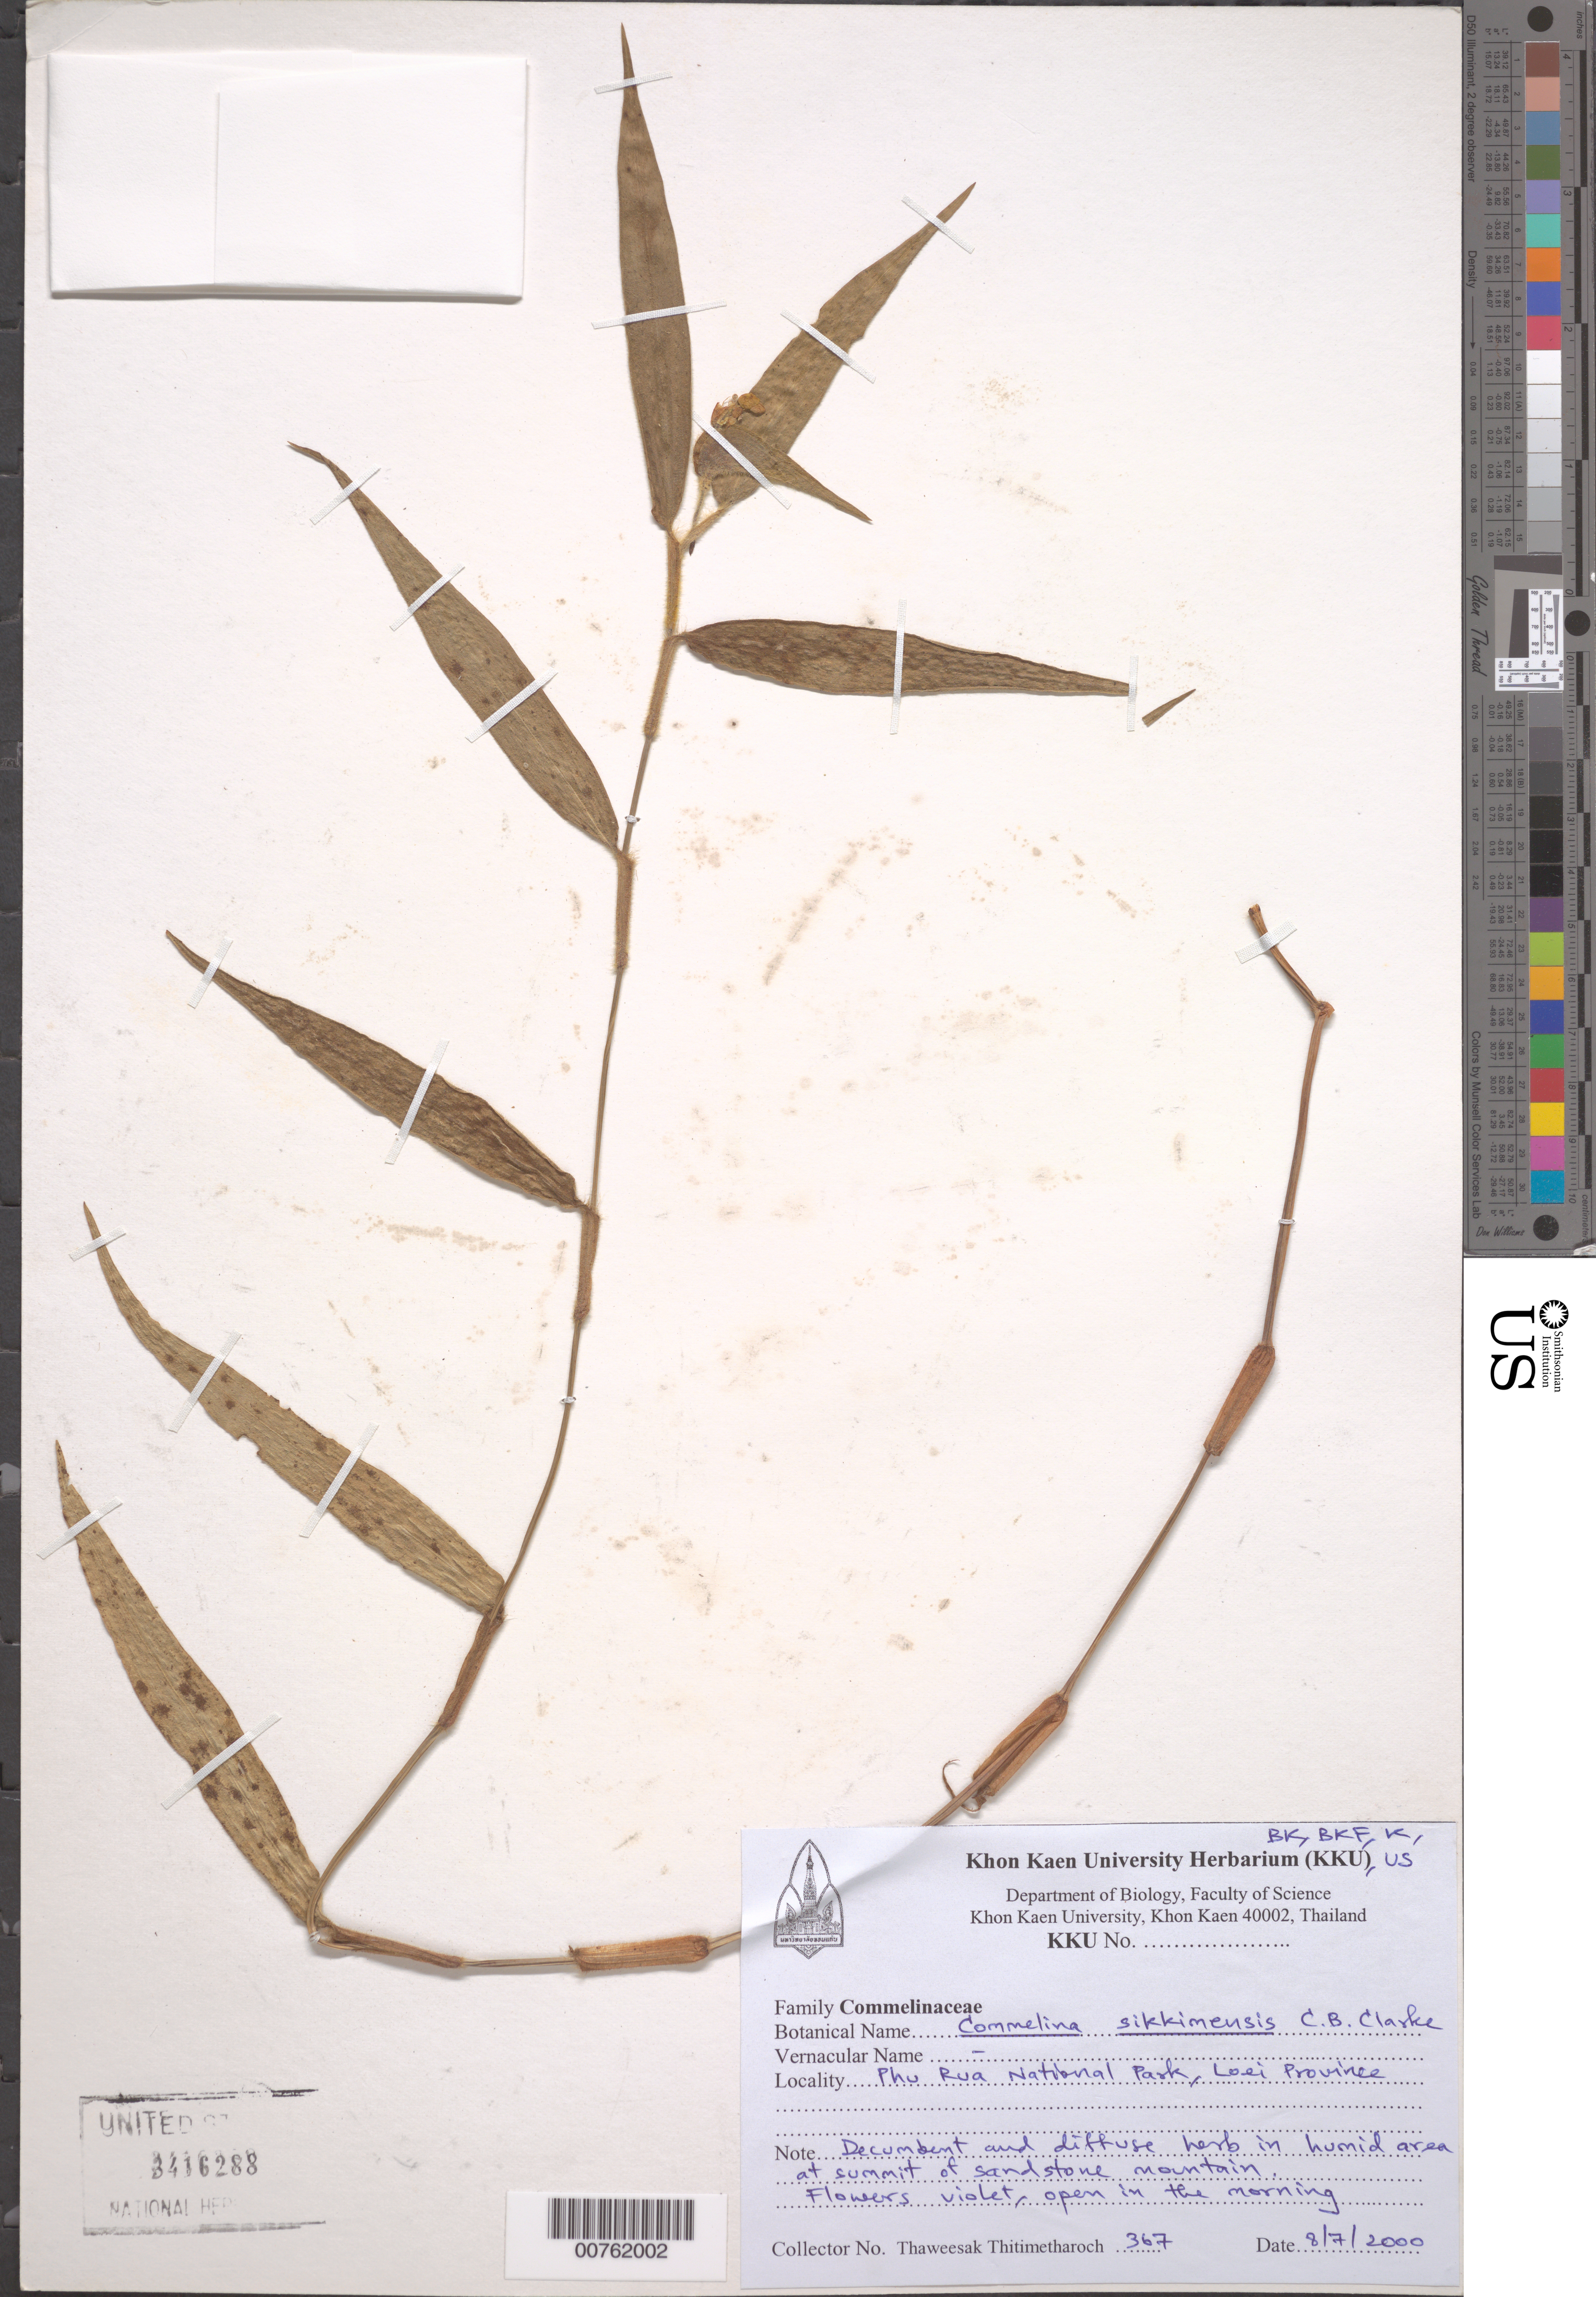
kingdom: Plantae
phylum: Tracheophyta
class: Liliopsida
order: Commelinales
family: Commelinaceae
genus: Commelina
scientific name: Commelina sikkimensis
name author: C.B. Clarke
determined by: Faden, Robert B., (US), Smithsonian Institution - National Museum of Natural History (UNITED STATES)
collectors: T. Thitimetharoch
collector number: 367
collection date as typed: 08 Jul 2000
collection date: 2000-07-08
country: Thailand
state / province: Loei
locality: Phu Rua National Park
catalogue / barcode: US 3416288